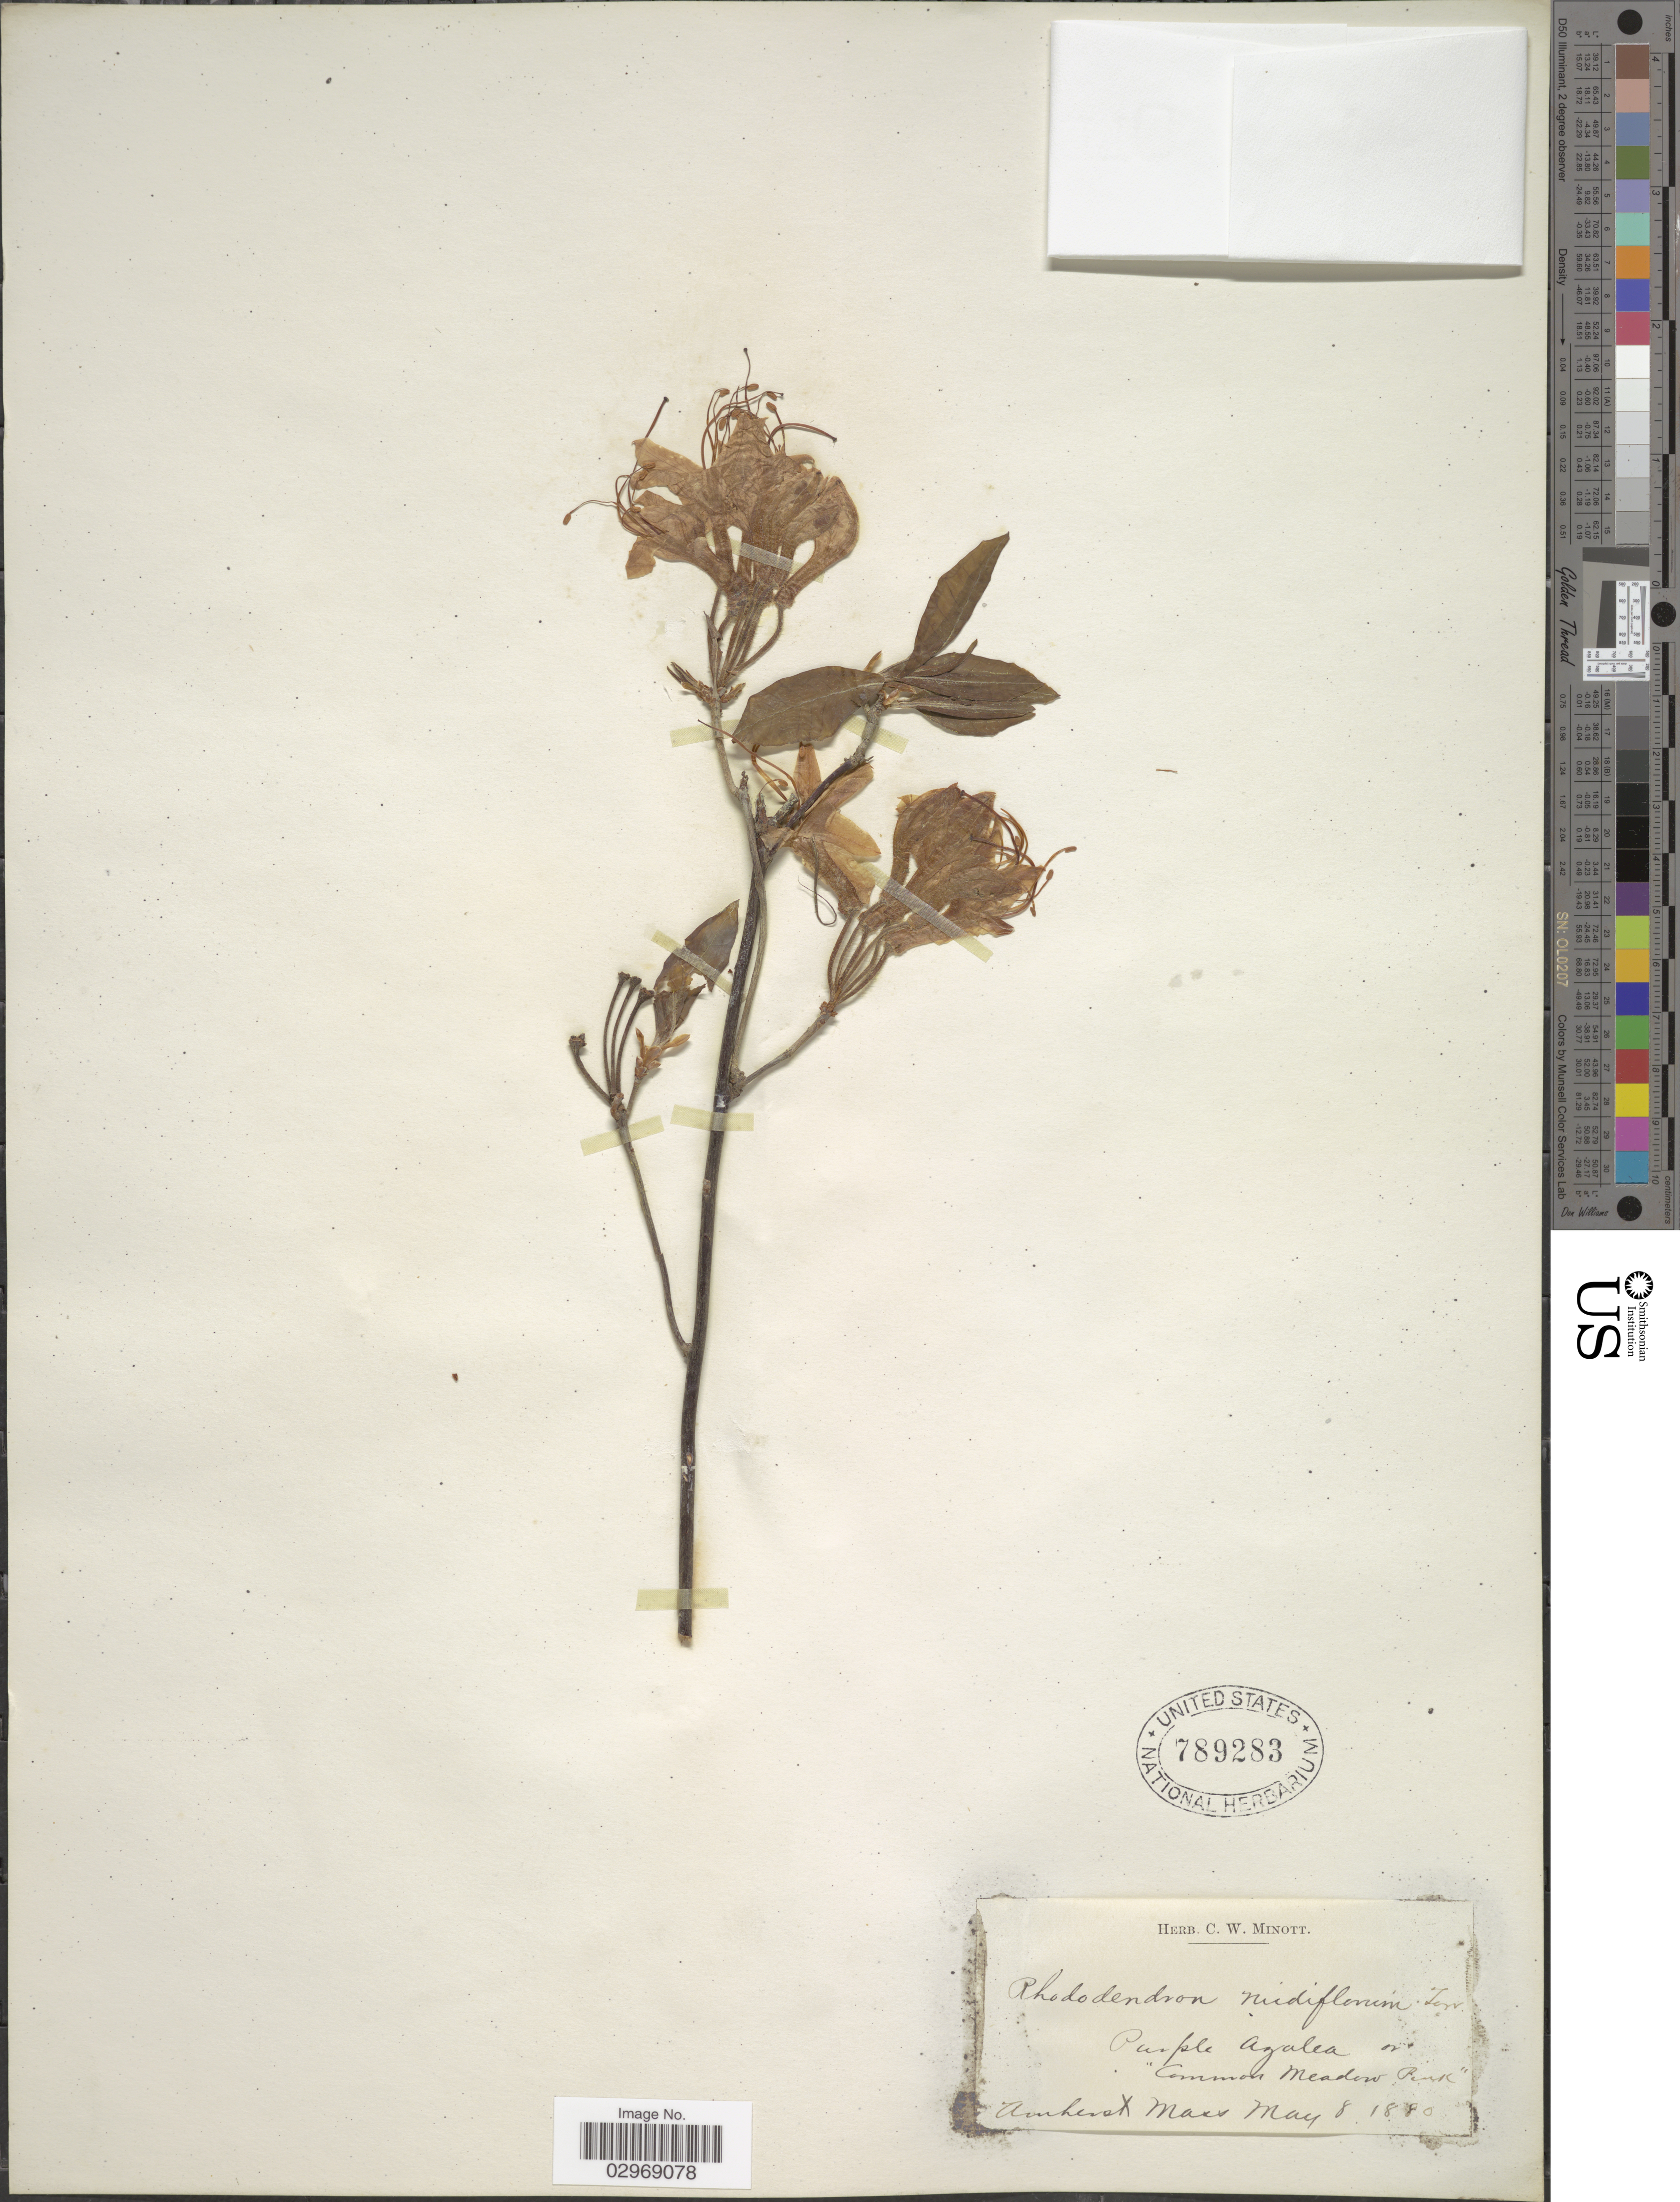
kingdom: Plantae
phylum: Tracheophyta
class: Magnoliopsida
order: Ericales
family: Ericaceae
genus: Rhododendron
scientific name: Rhododendron nudiflorum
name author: Torr.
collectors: ex herb. C. W. Minott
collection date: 1880-05-08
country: United States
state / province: Massachusetts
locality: Arnherst, Mass.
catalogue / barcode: US 789283